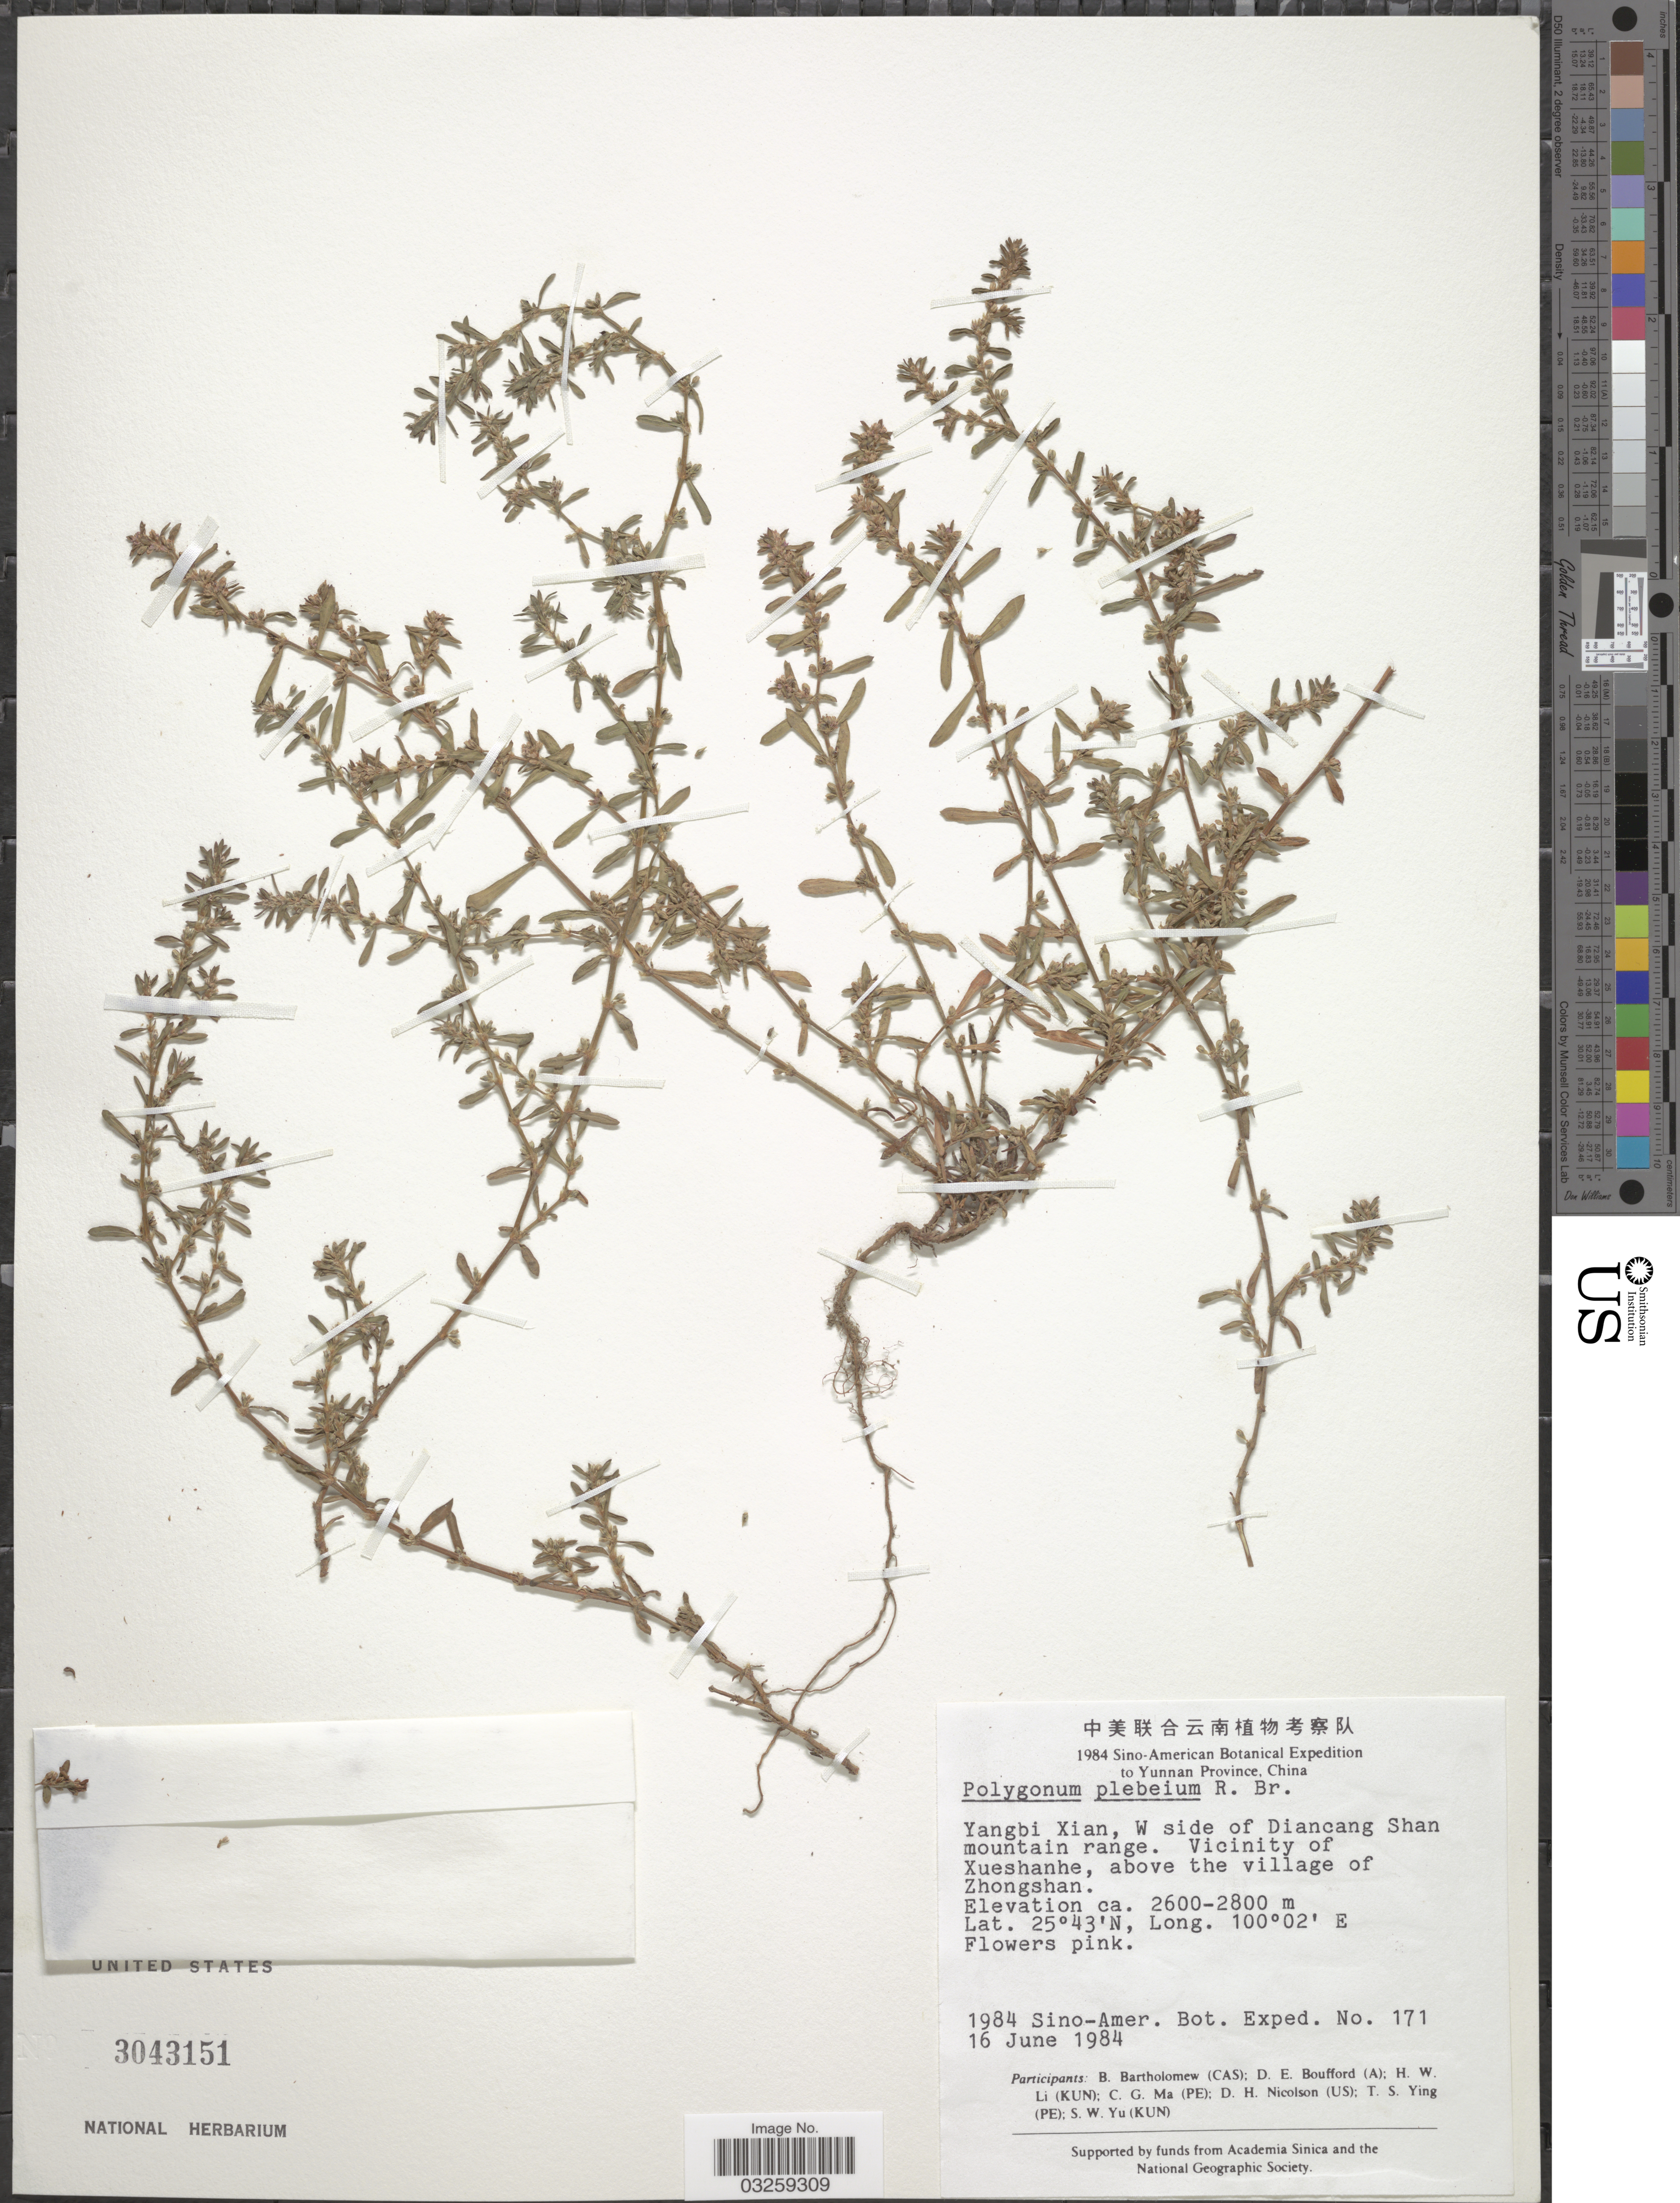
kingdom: Plantae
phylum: Tracheophyta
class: Magnoliopsida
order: Caryophyllales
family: Polygonaceae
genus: Polygonum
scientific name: Polygonum plebeium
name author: R. Br.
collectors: Sino-Amer. Bot. Exped. 1984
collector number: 171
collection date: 1984-06-16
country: China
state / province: Yunnan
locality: Yangbi Xian, W side of Diancang Shan mountain range. Vicinity of Xueshanhe, above the village of Zhongshan.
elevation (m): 2600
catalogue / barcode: US 3043151